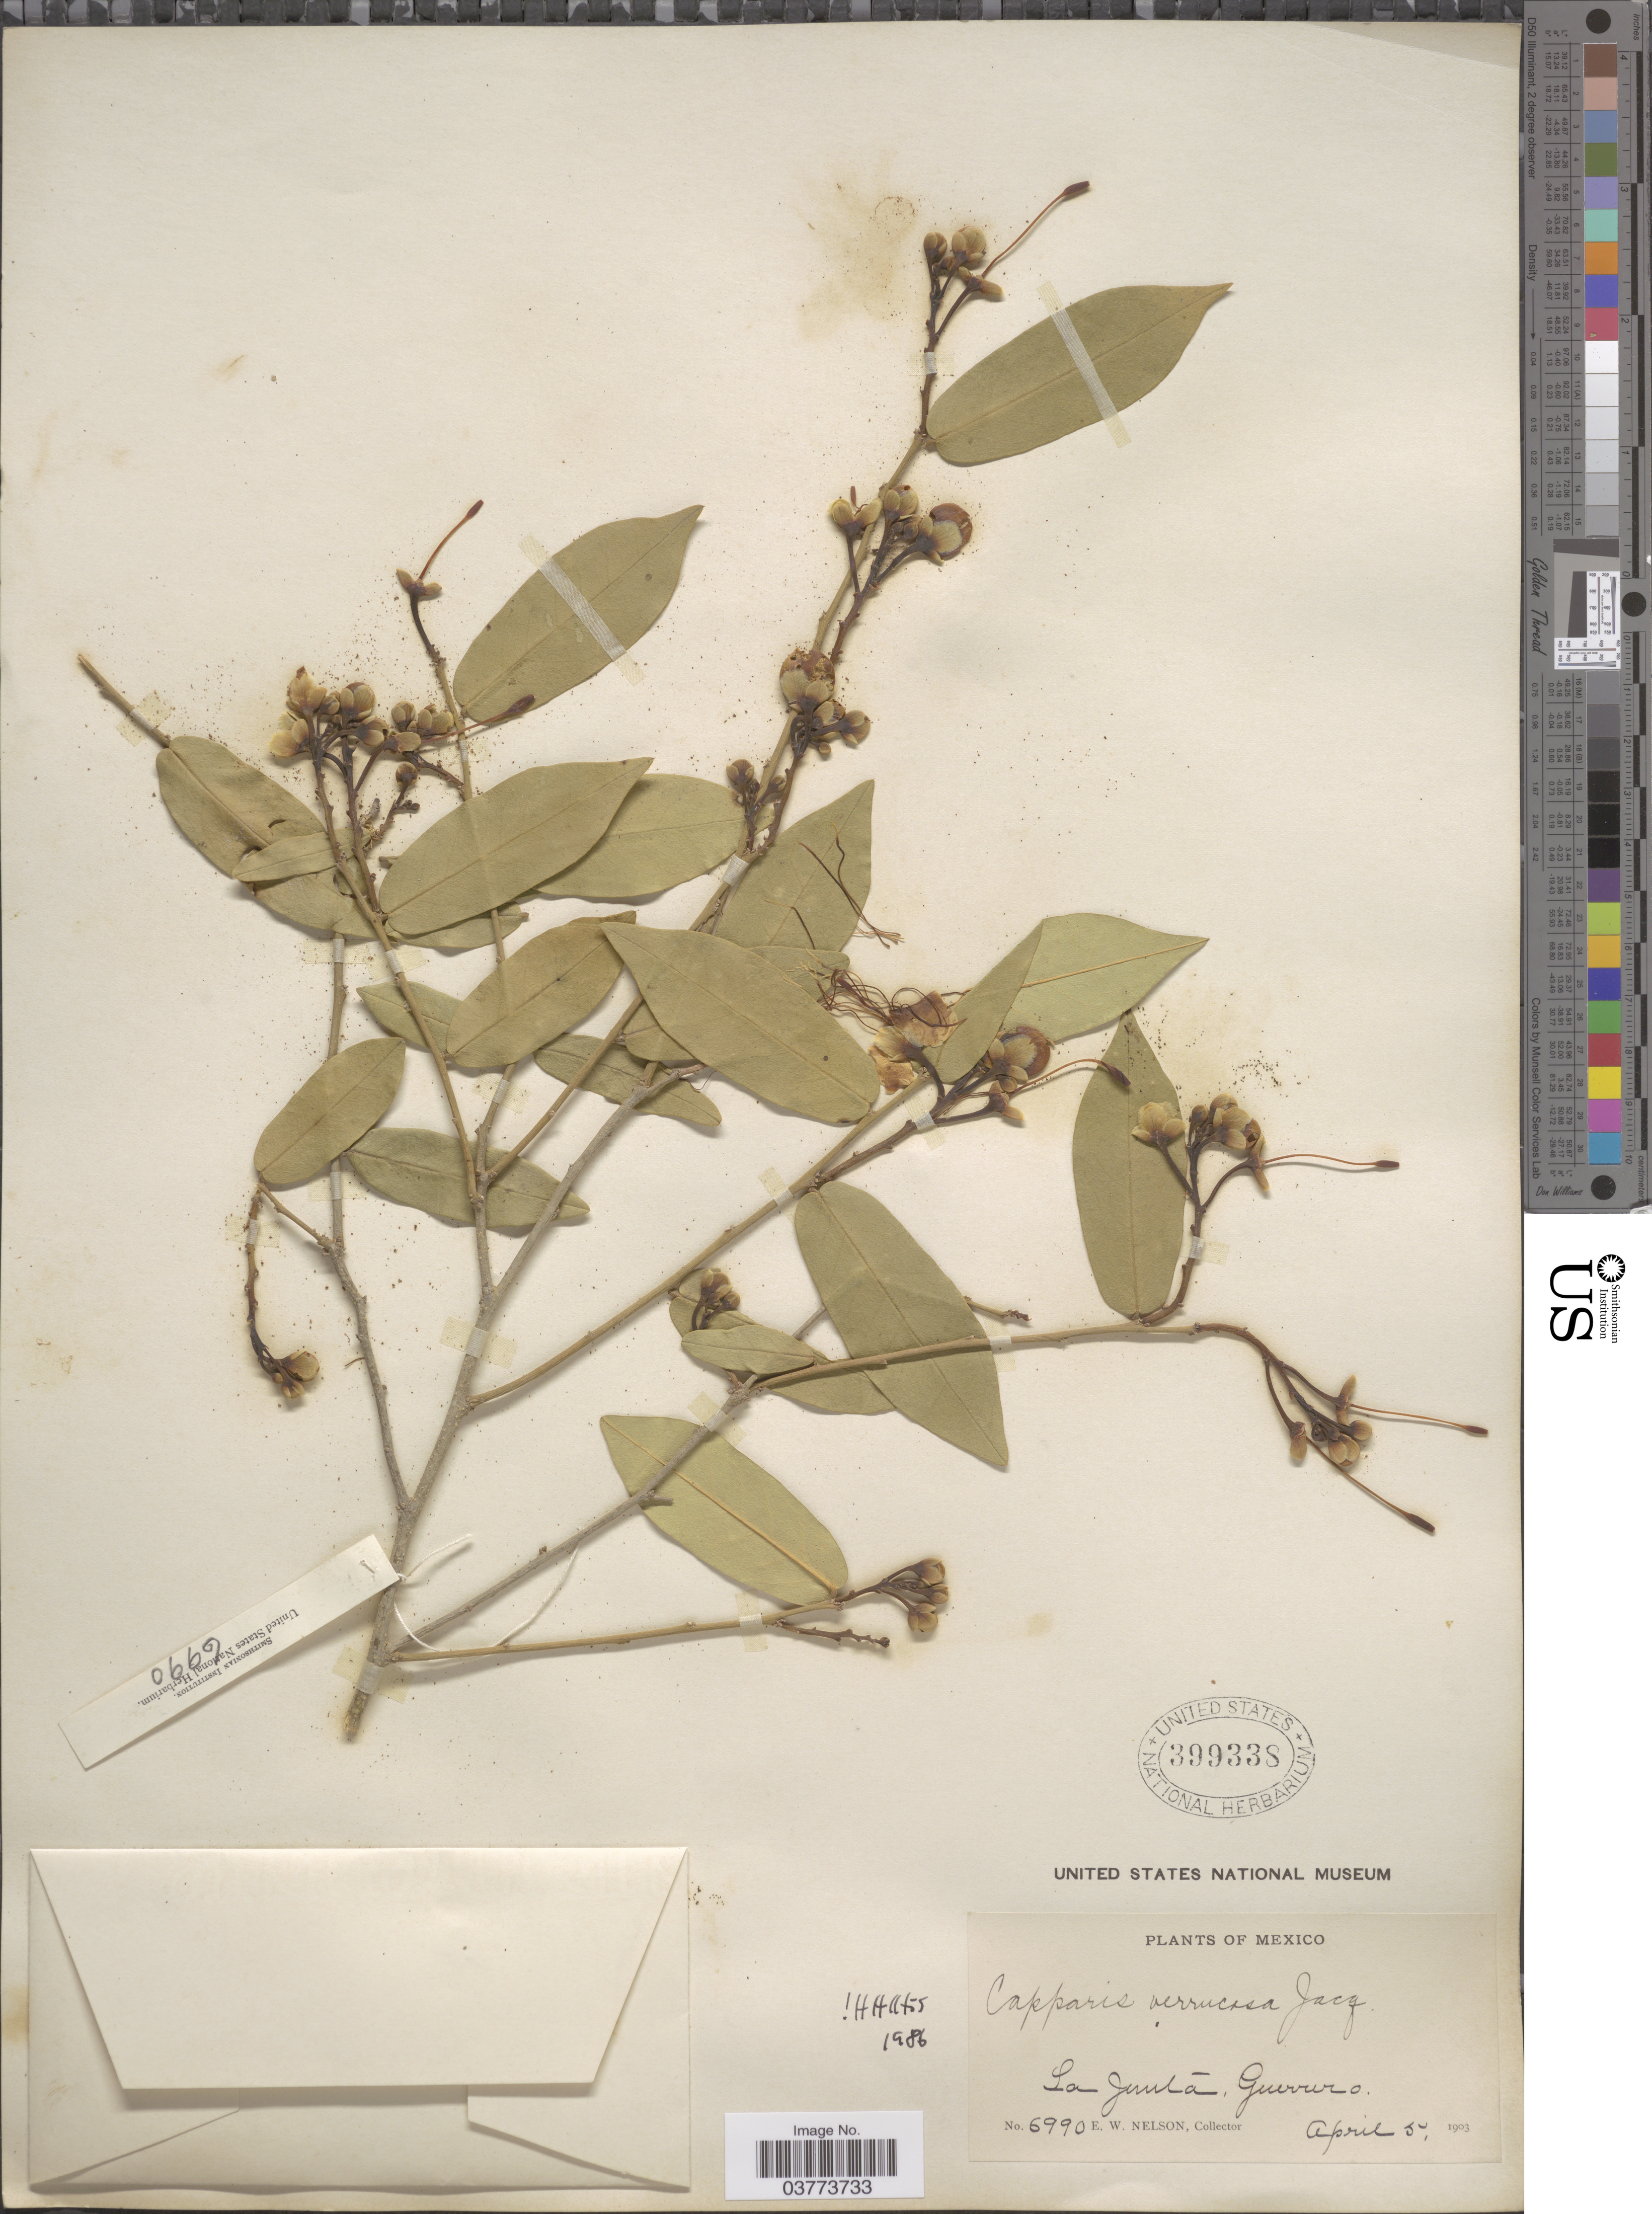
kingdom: Plantae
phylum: Tracheophyta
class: Magnoliopsida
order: Brassicales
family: Capparaceae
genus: Cynophalla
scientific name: Cynophalla verrucosa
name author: (Jacq.) J. Presl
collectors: E. W. Nelson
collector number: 6990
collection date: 1903-04-05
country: Mexico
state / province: Guerrero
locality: La Junta.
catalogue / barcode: US 399338